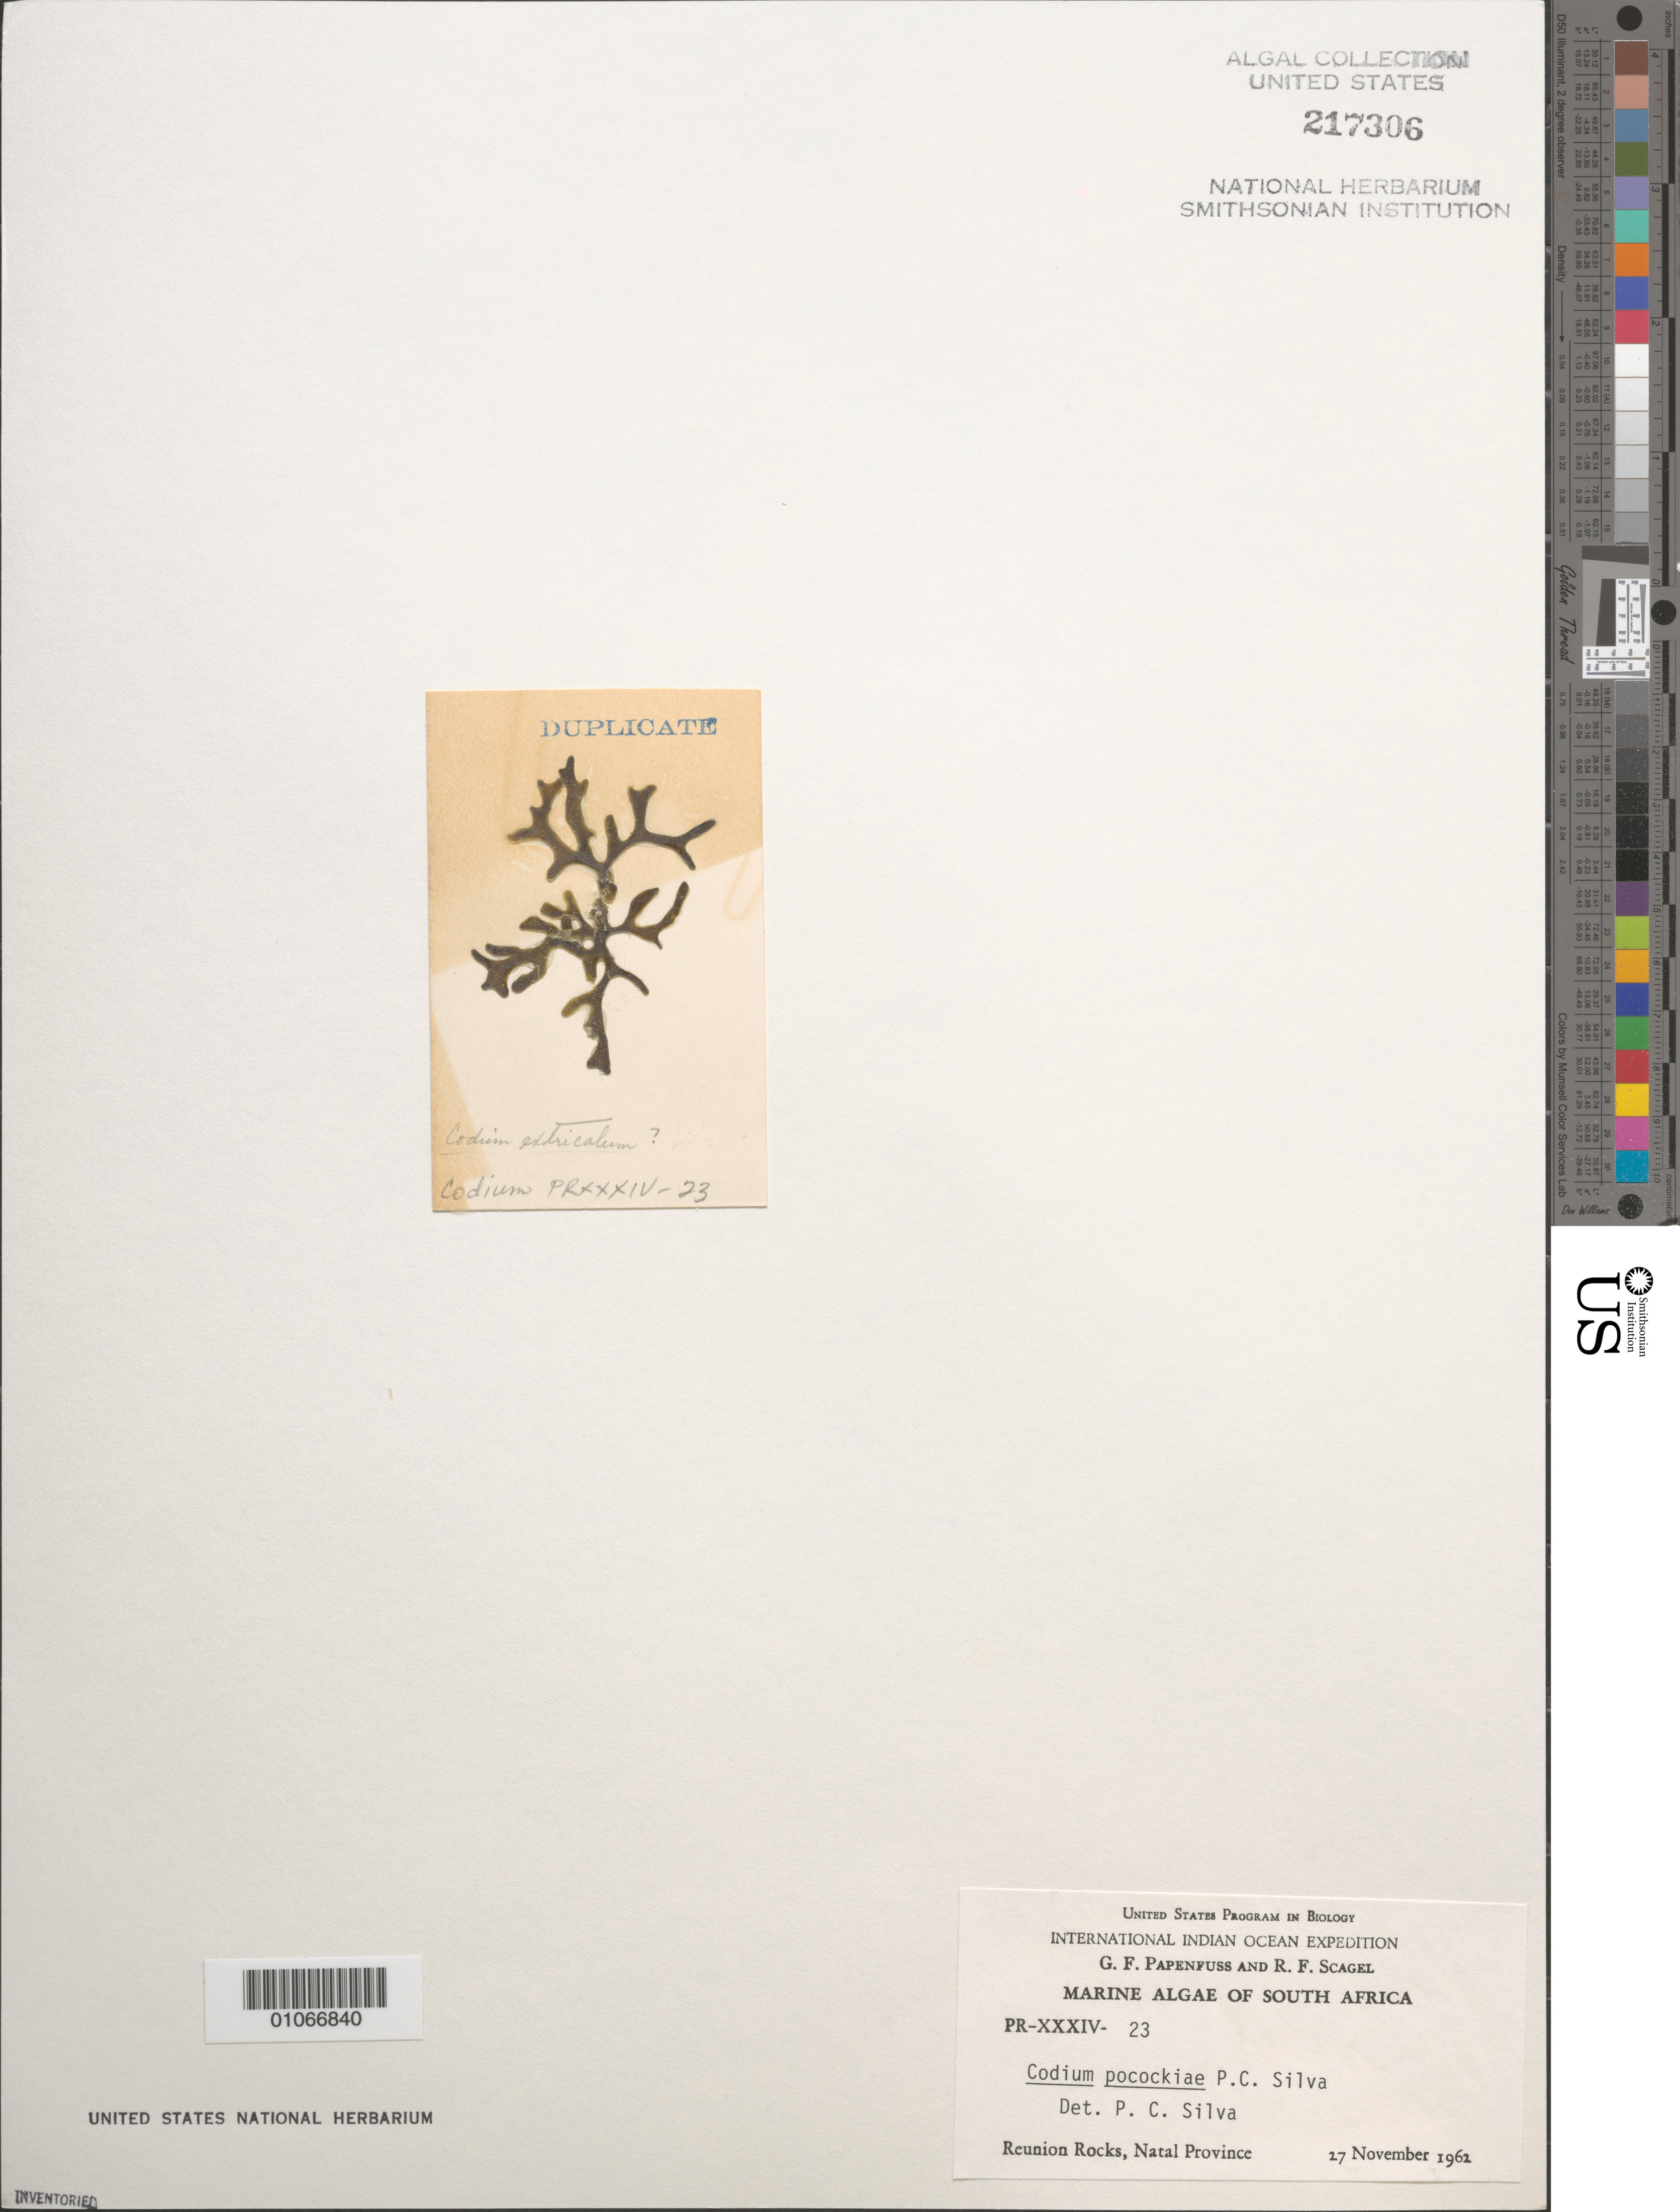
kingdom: Plantae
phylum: Chlorophyta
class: Ulvophyceae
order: Bryopsidales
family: Codiaceae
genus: Codium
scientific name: Codium pocockiae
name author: P.C. Silva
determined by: Silva, P. C.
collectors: G. Papenfuss & R. F. Scagel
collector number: PR-XXXIV-23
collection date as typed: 27 Nov 1962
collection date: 1962-11-27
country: South Africa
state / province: KwaZulu-Natal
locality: Reunion Rocks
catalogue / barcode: US 217306